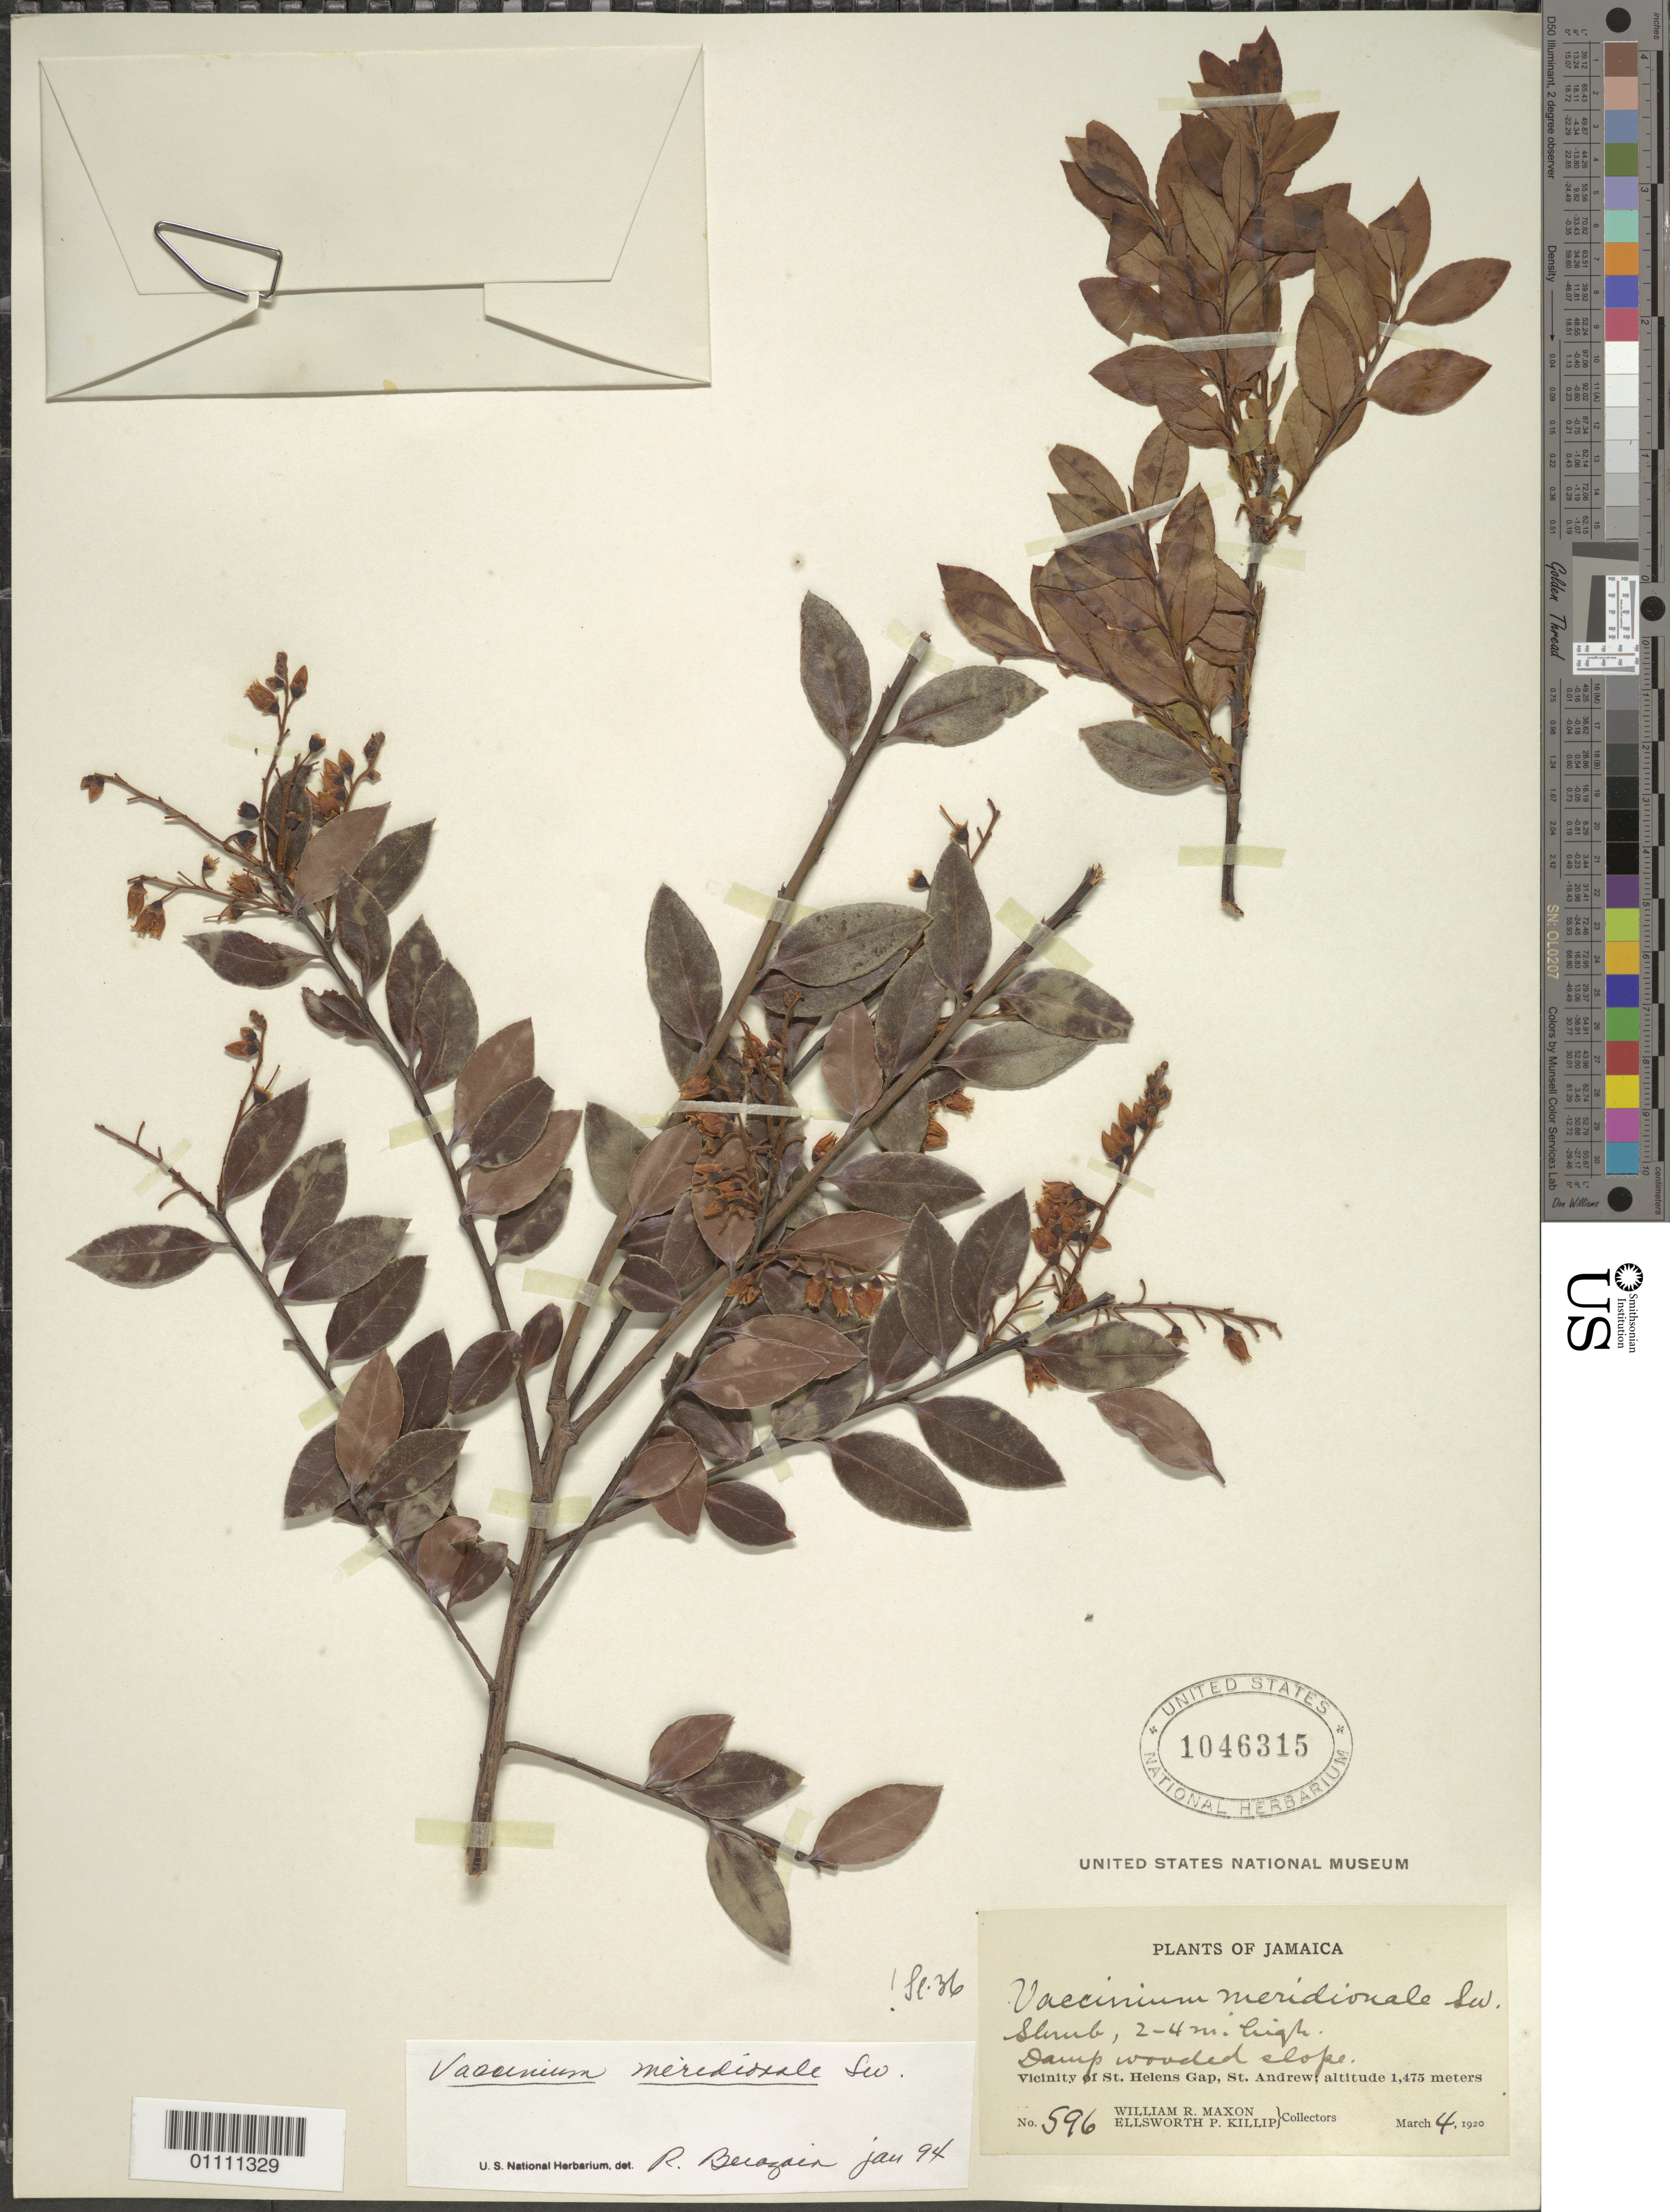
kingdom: Plantae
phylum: Tracheophyta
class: Magnoliopsida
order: Ericales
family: Ericaceae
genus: Vaccinium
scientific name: Vaccinium meridionale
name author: Sw.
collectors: W. R. Maxon & E. P. Killip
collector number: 596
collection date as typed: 04 Mar 1920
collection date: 1920-03-04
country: Jamaica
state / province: Saint Andrew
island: Jamaica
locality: Vicinity of St. Helens Gap. Damp wooded slope.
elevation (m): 1475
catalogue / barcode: US 1046315